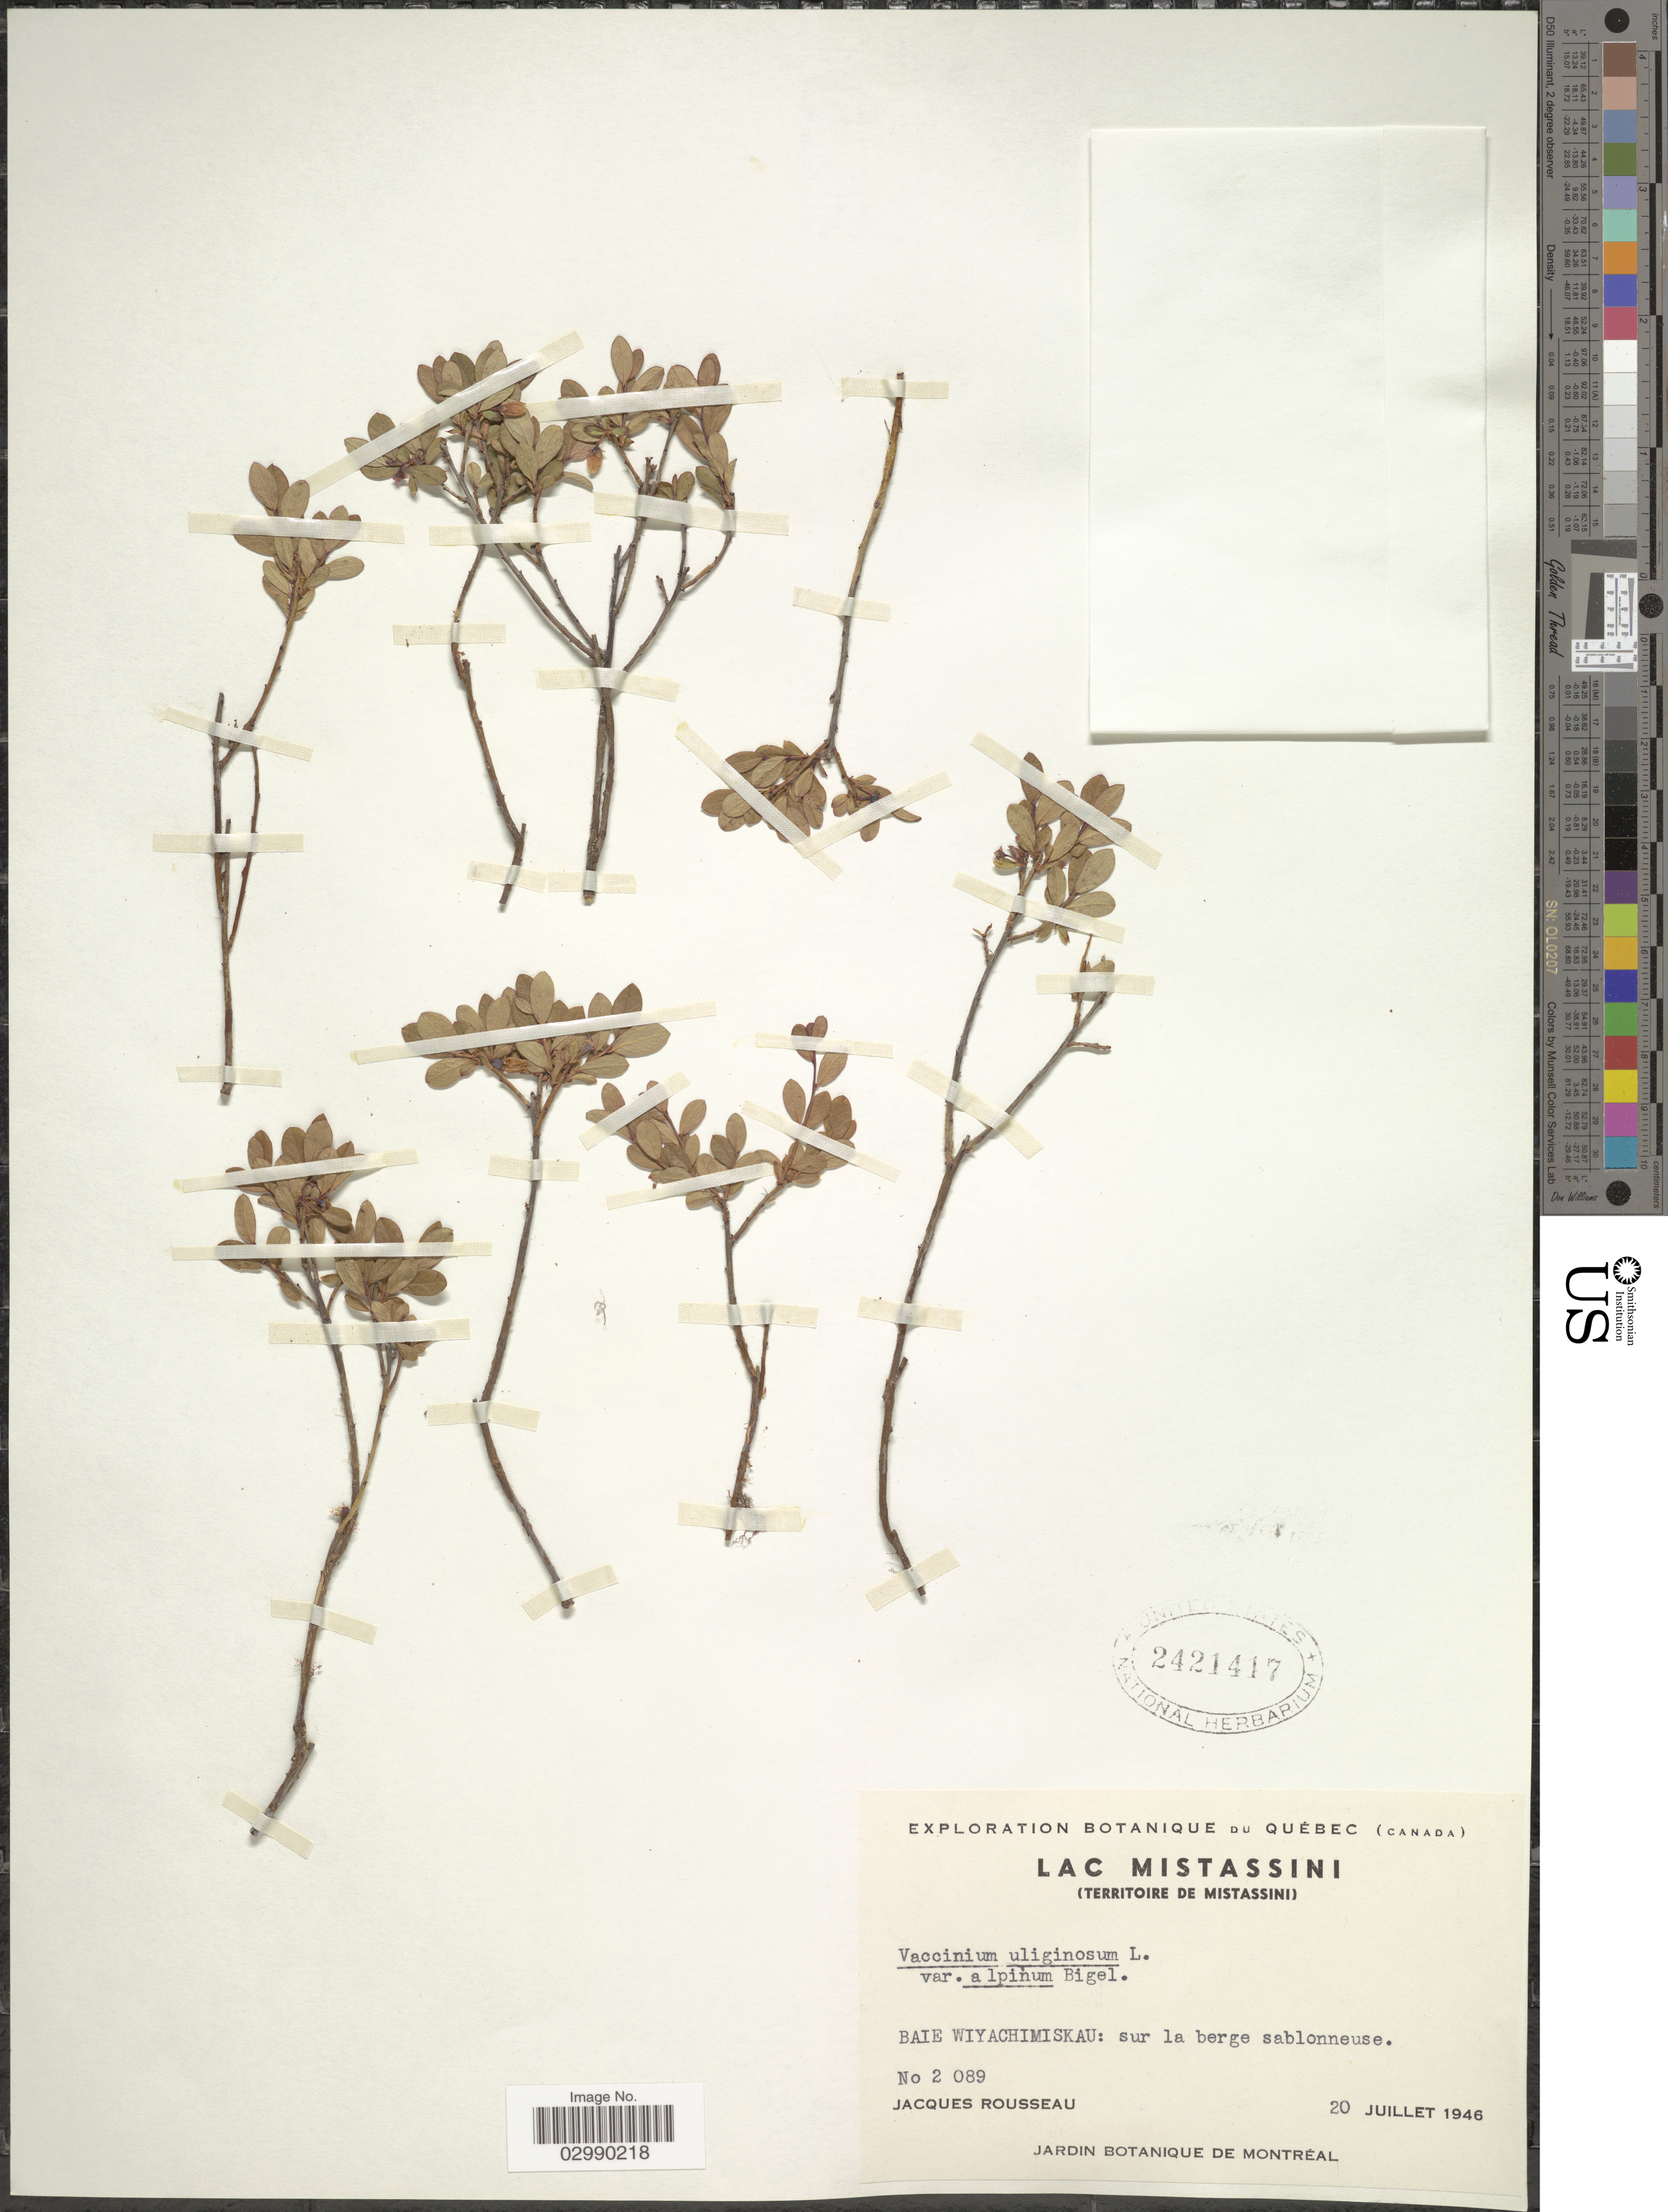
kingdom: Plantae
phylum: Tracheophyta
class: Magnoliopsida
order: Ericales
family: Ericaceae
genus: Vaccinium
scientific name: Vaccinium uliginosum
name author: L.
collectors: J. Rousseau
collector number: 2089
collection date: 1946-07-20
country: Canada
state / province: Quebec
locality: Lac Mistassini, Territoire de Mistassini, Baie Wiyachimiskau.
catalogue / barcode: US 2421417